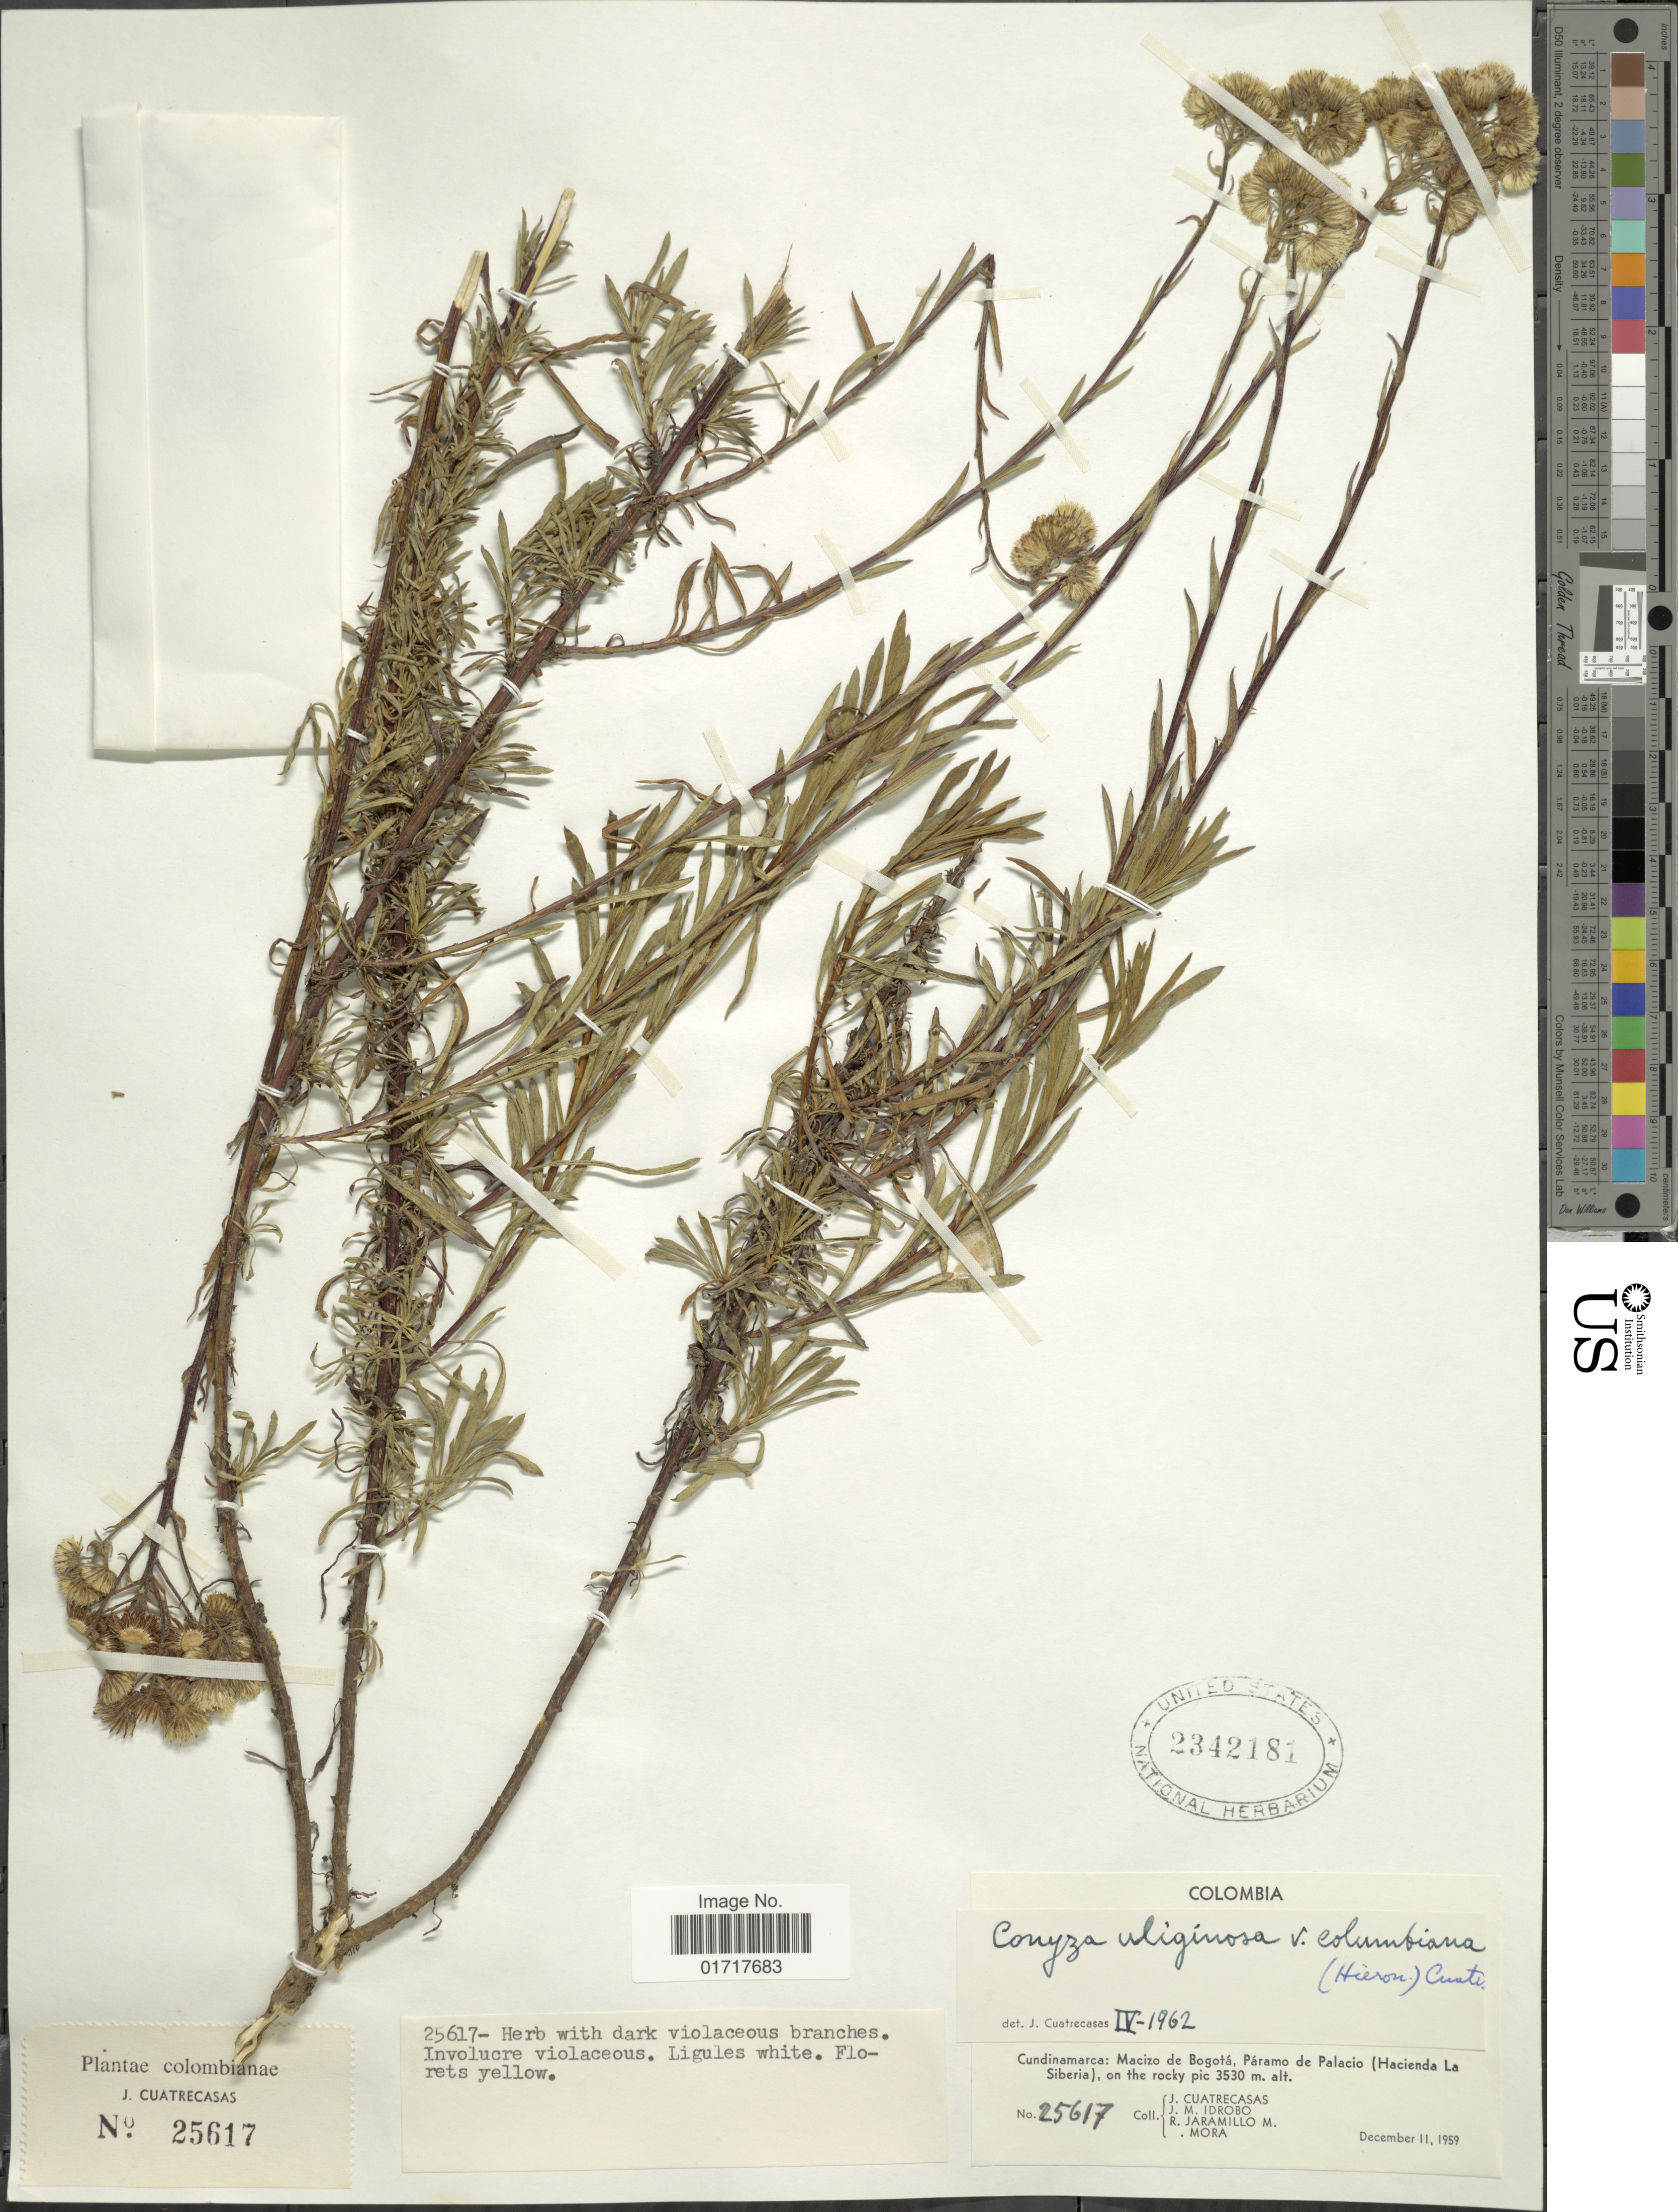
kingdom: Plantae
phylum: Tracheophyta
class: Magnoliopsida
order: Asterales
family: Asteraceae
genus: Conyza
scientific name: Conyza uliginosa var. colimbiana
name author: (Hieron.) Cuatrec.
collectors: J. Cuatrecasas, J. M. Idrobo, R. Jaramillo M. & Mora, --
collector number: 25617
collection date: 1959-12-11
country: Colombia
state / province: Cundinamarca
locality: Cundinamarca: Macizo de Bogota, Paramo de Palacio (Hacienda La Siberia), on the rocky pic.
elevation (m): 3530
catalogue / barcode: US 2342181